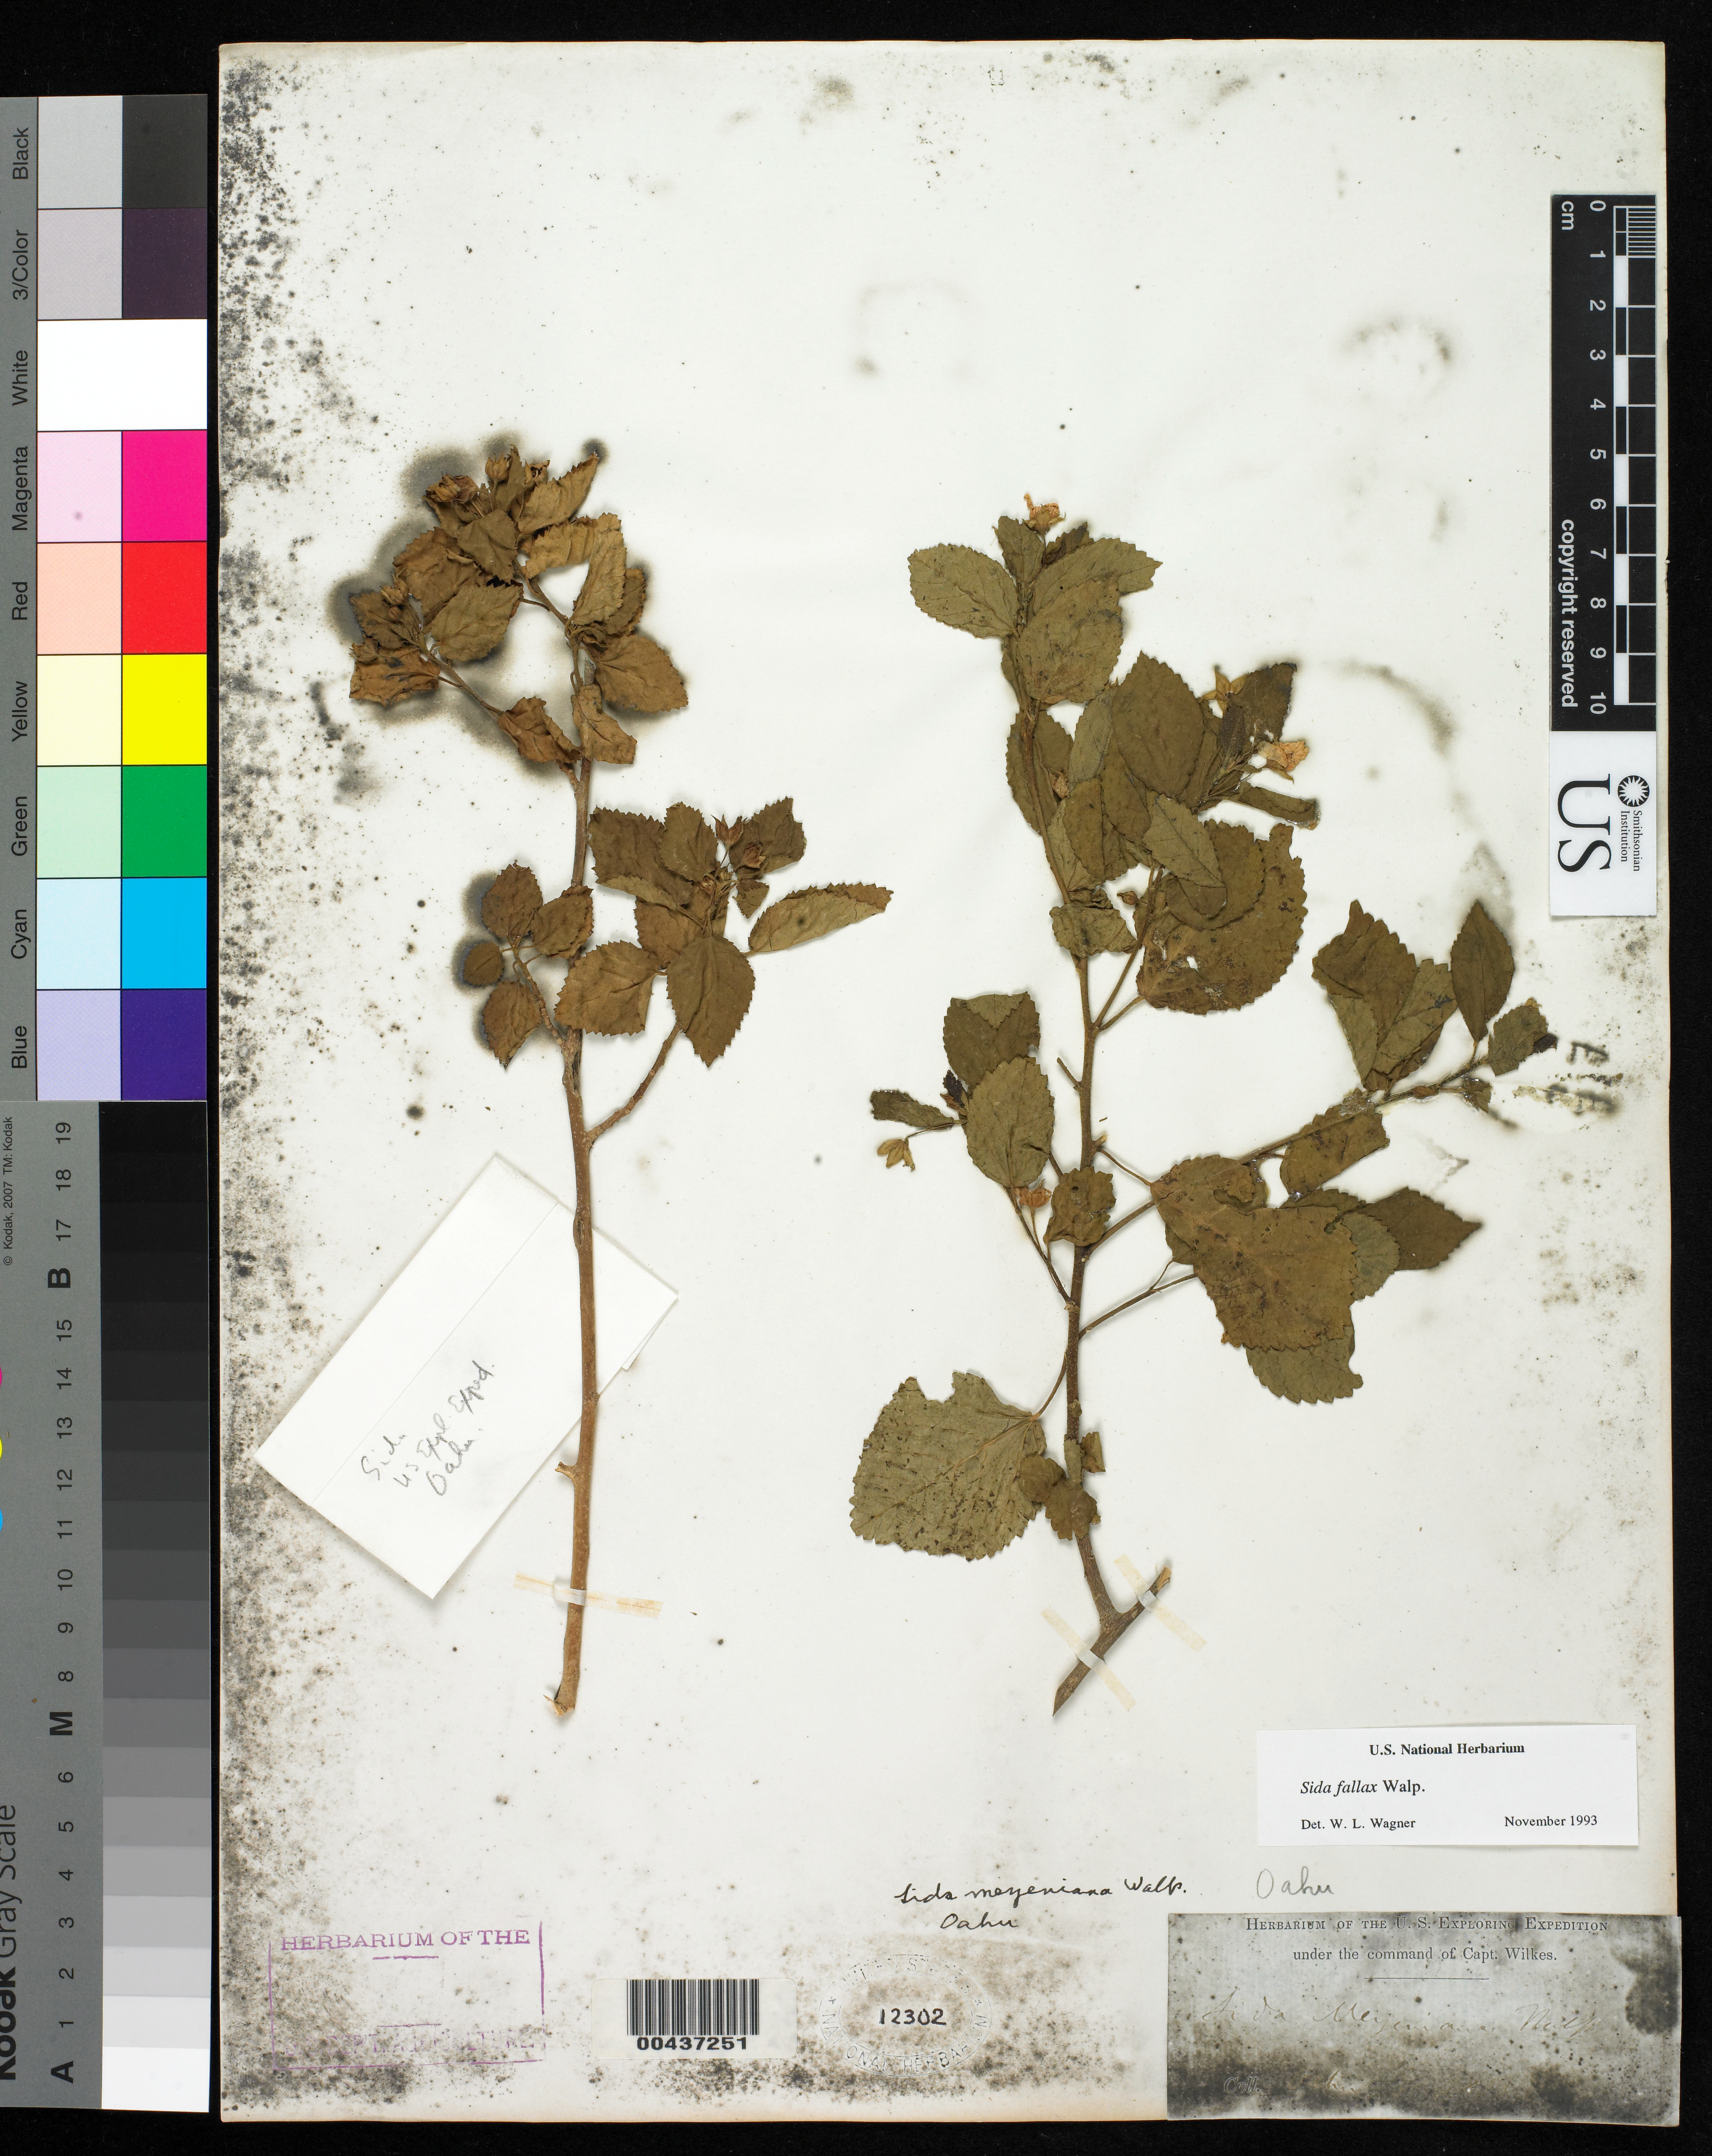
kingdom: Plantae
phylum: Tracheophyta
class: Magnoliopsida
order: Malvales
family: Malvaceae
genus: Sida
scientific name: Sida fallax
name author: Walp.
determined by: Wagner, W. L., (BOT), Smithsonian Institution - National Museum of Natural History (UNITED STATES)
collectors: Wilkes Explor. Exped.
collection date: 1838/1842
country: United States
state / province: Hawaii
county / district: Honolulu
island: Oahu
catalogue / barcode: US 12302